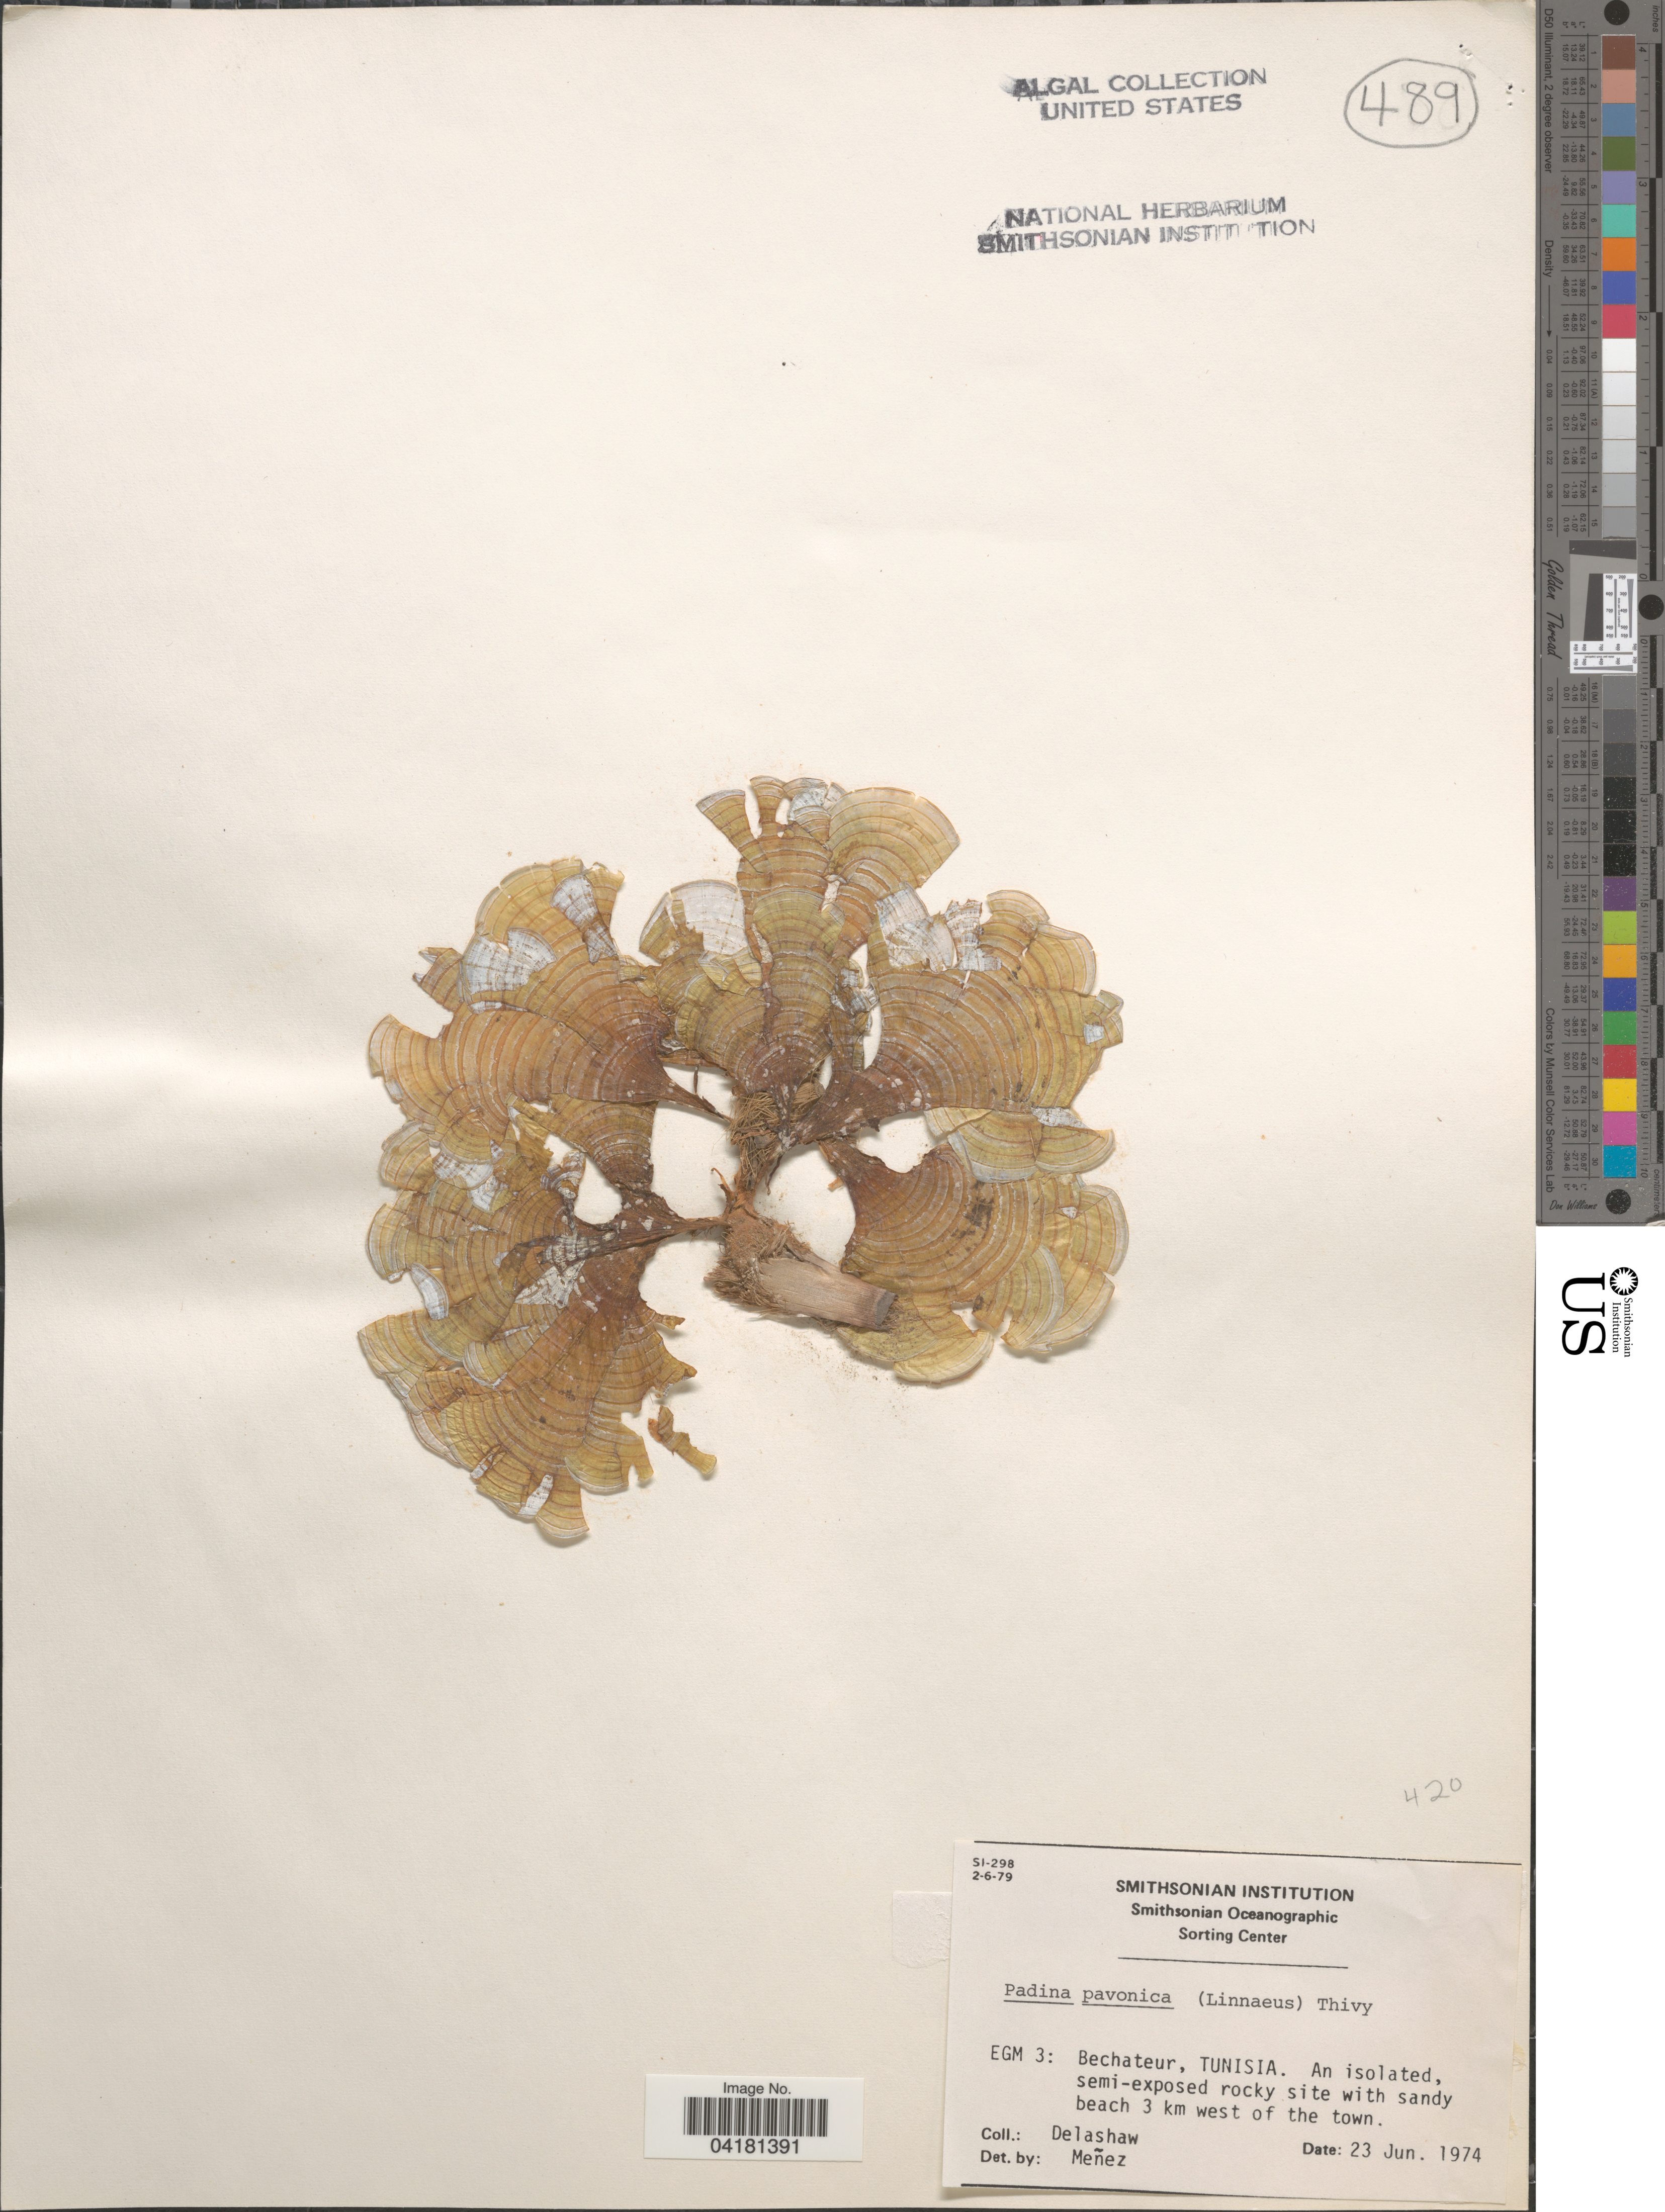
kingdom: Chromista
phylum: Ochrophyta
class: Phaeophyceae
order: Dictyotales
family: Dictyotaceae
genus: Padina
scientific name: Padina pavonica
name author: (L.) Thivy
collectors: -. Delashaw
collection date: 1974-06-23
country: Tunisia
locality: EGM 3: Bechateur, Tunisia. An isolated, semi-exposed rocky site with sandy beach 3 km west of the town.